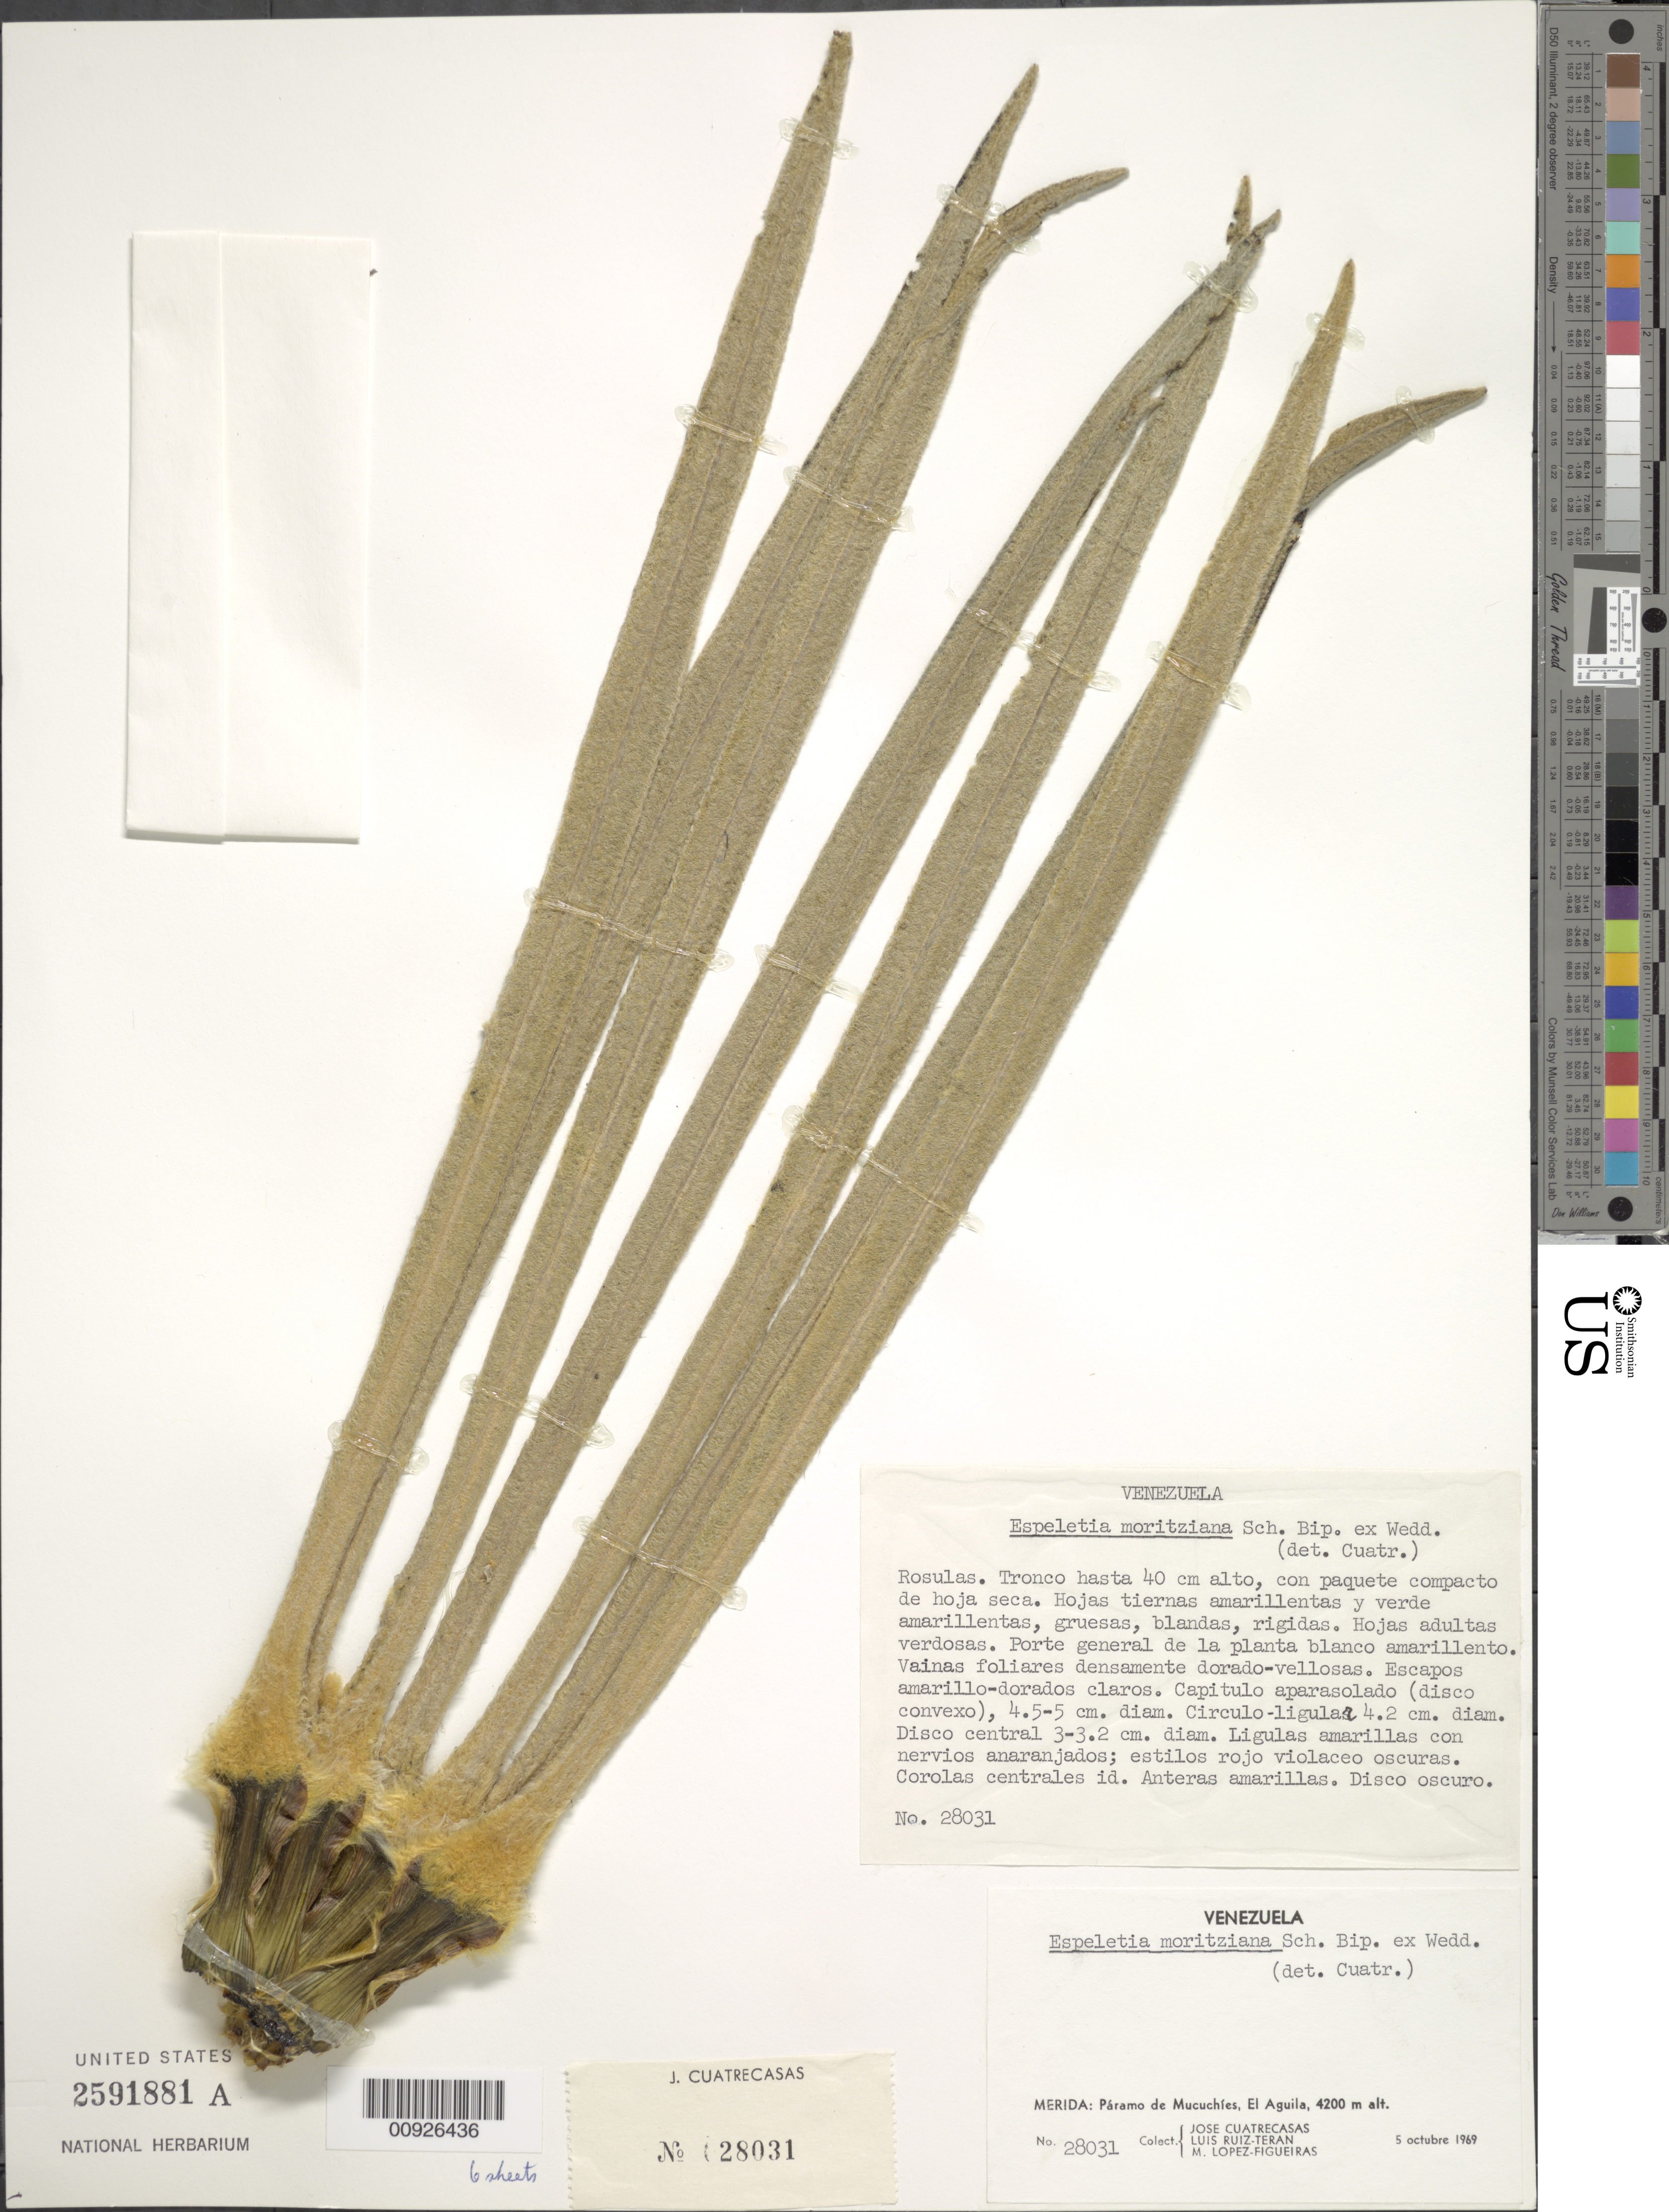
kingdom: Plantae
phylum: Tracheophyta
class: Magnoliopsida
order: Asterales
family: Asteraceae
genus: Coespeletia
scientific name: Coespeletia moritziana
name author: (Sch. Bip. ex Wedd.) Cuatrec.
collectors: J. Cuatrecasas, L. E. Ruíz-Terán & M. López Figueiras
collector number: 28031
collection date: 1969-10-05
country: Venezuela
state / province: Mérida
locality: P. de Mucuchíes. El Águila.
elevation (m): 4200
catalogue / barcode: US 2591881A